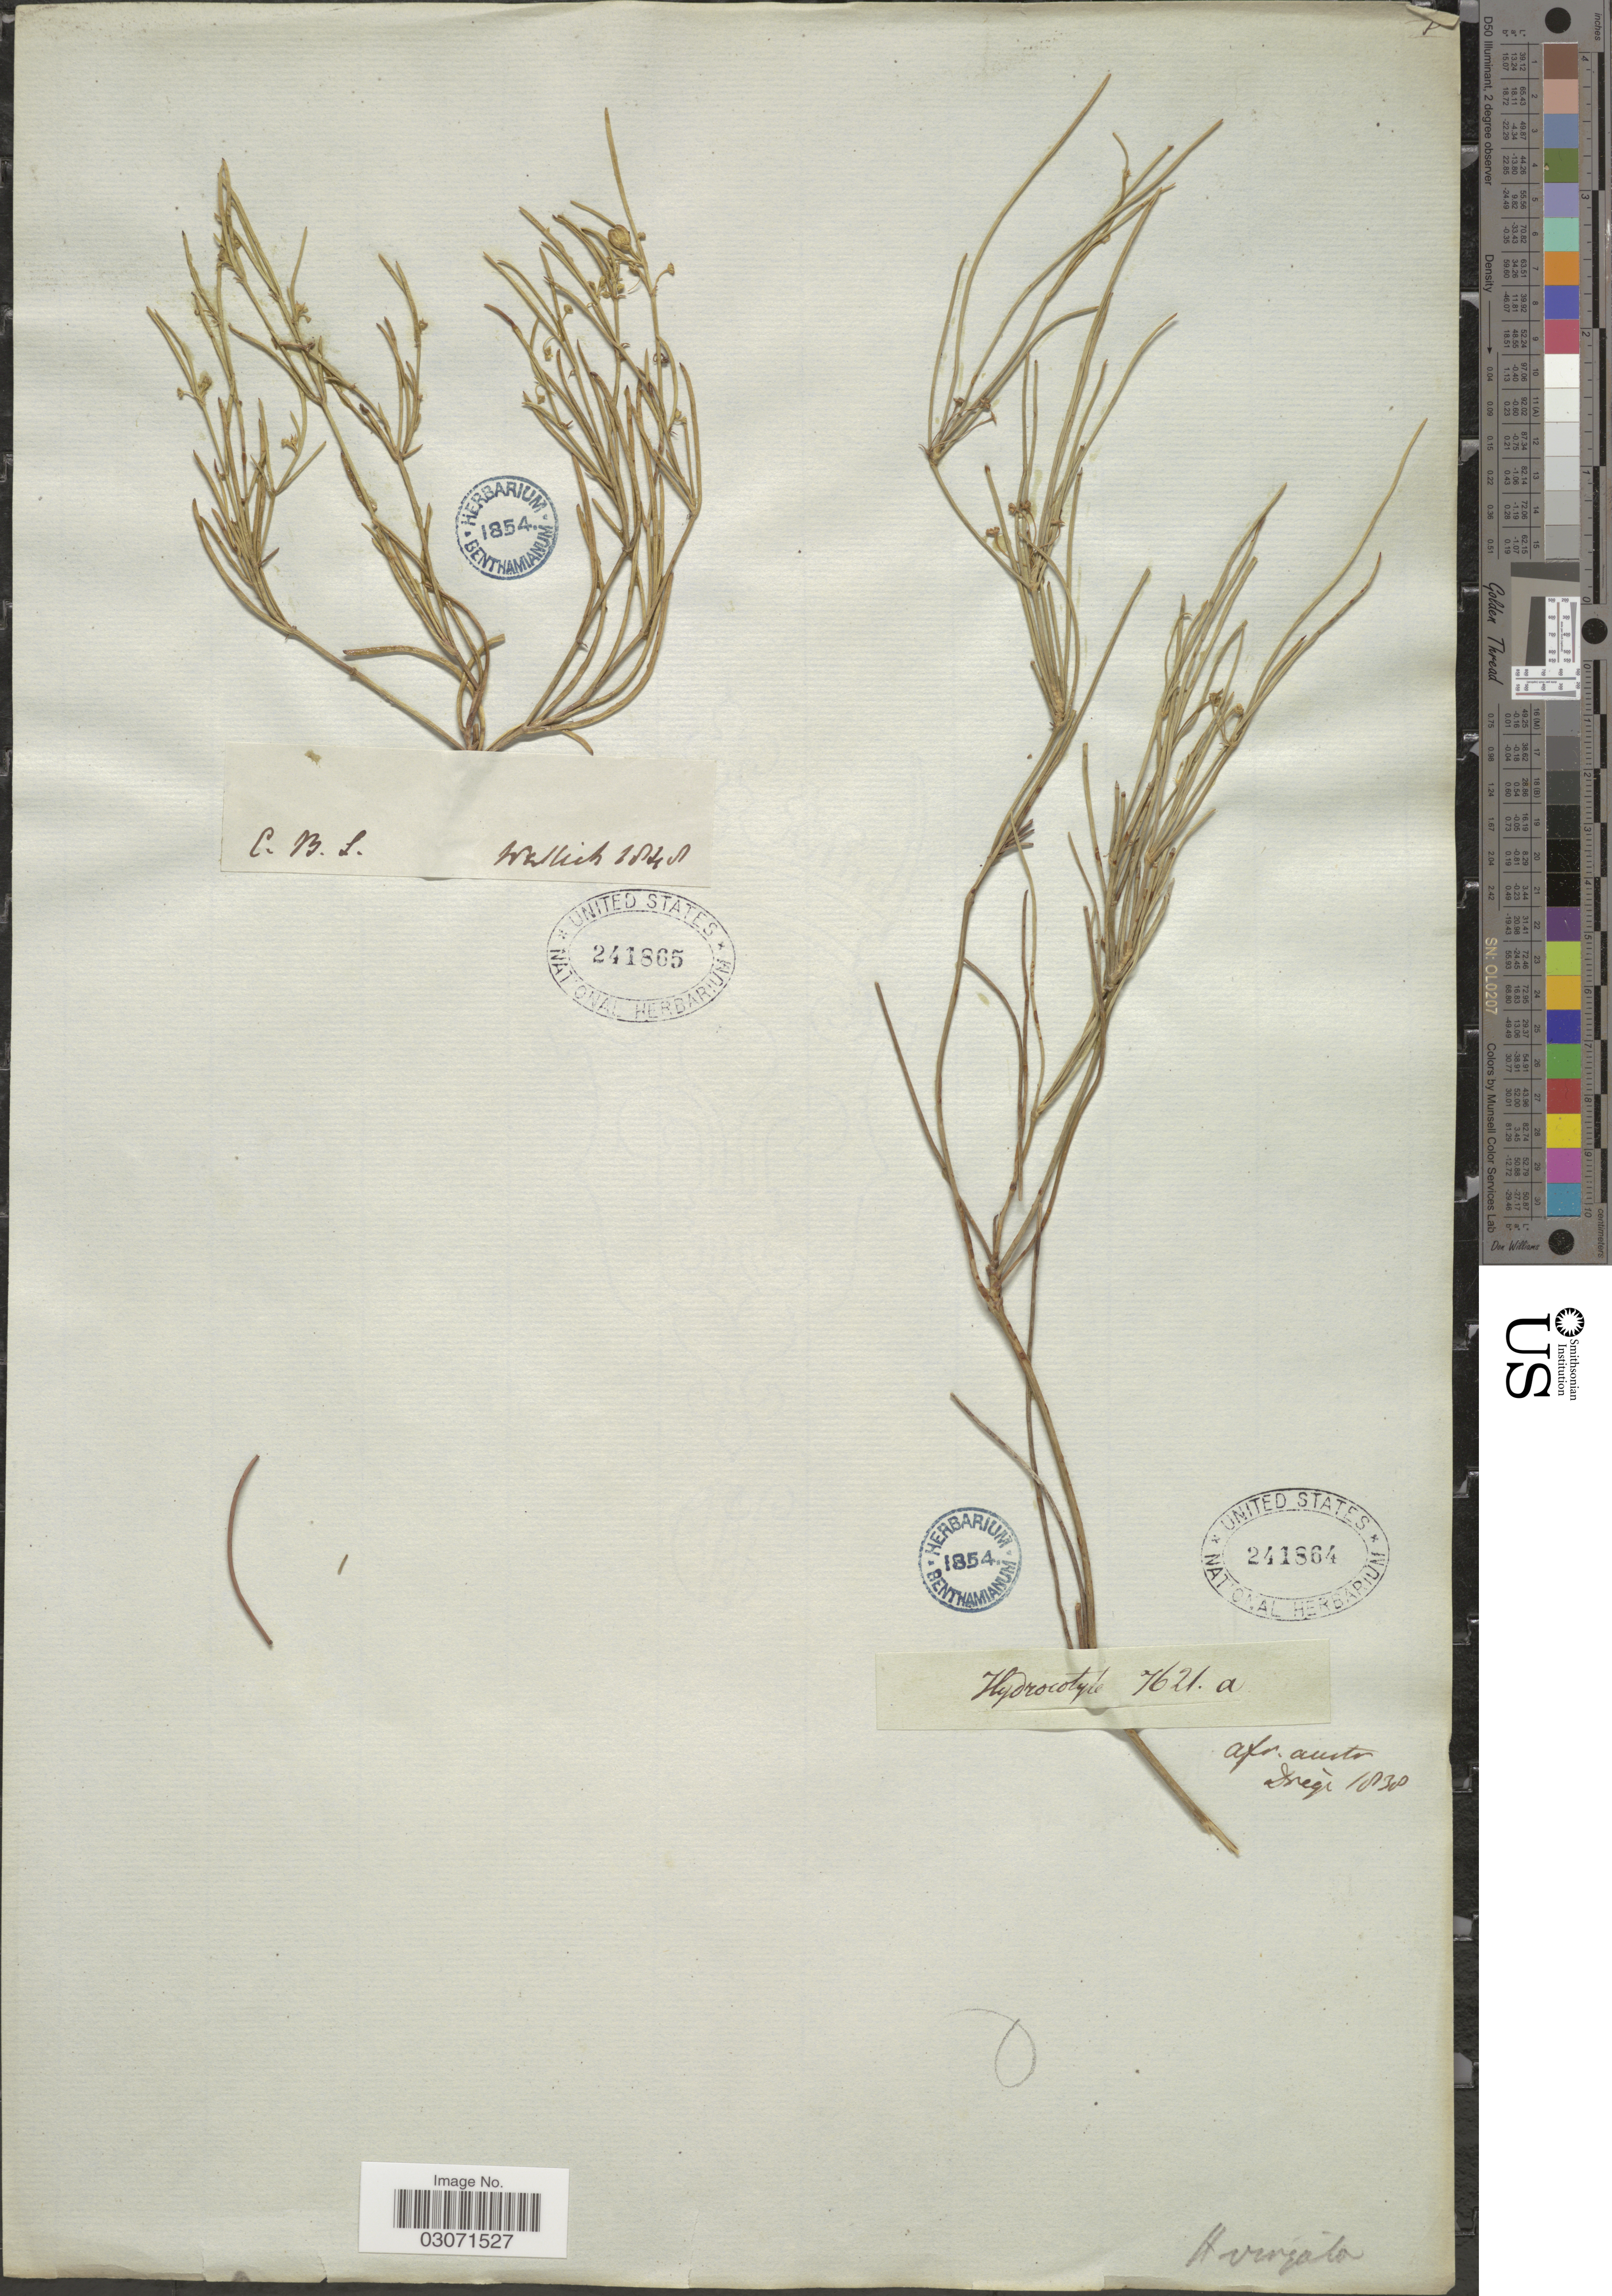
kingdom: Plantae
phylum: Tracheophyta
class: Magnoliopsida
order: Apiales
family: Araliaceae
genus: Hydrocotyle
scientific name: Hydrocotyle virgata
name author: L. f.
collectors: -- Wallich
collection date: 1848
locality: C. B. L. [C.B.S.? =Caput Bona Spei, Cape of Good Hope, but dubious for a Wallich collection]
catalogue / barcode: US 241865